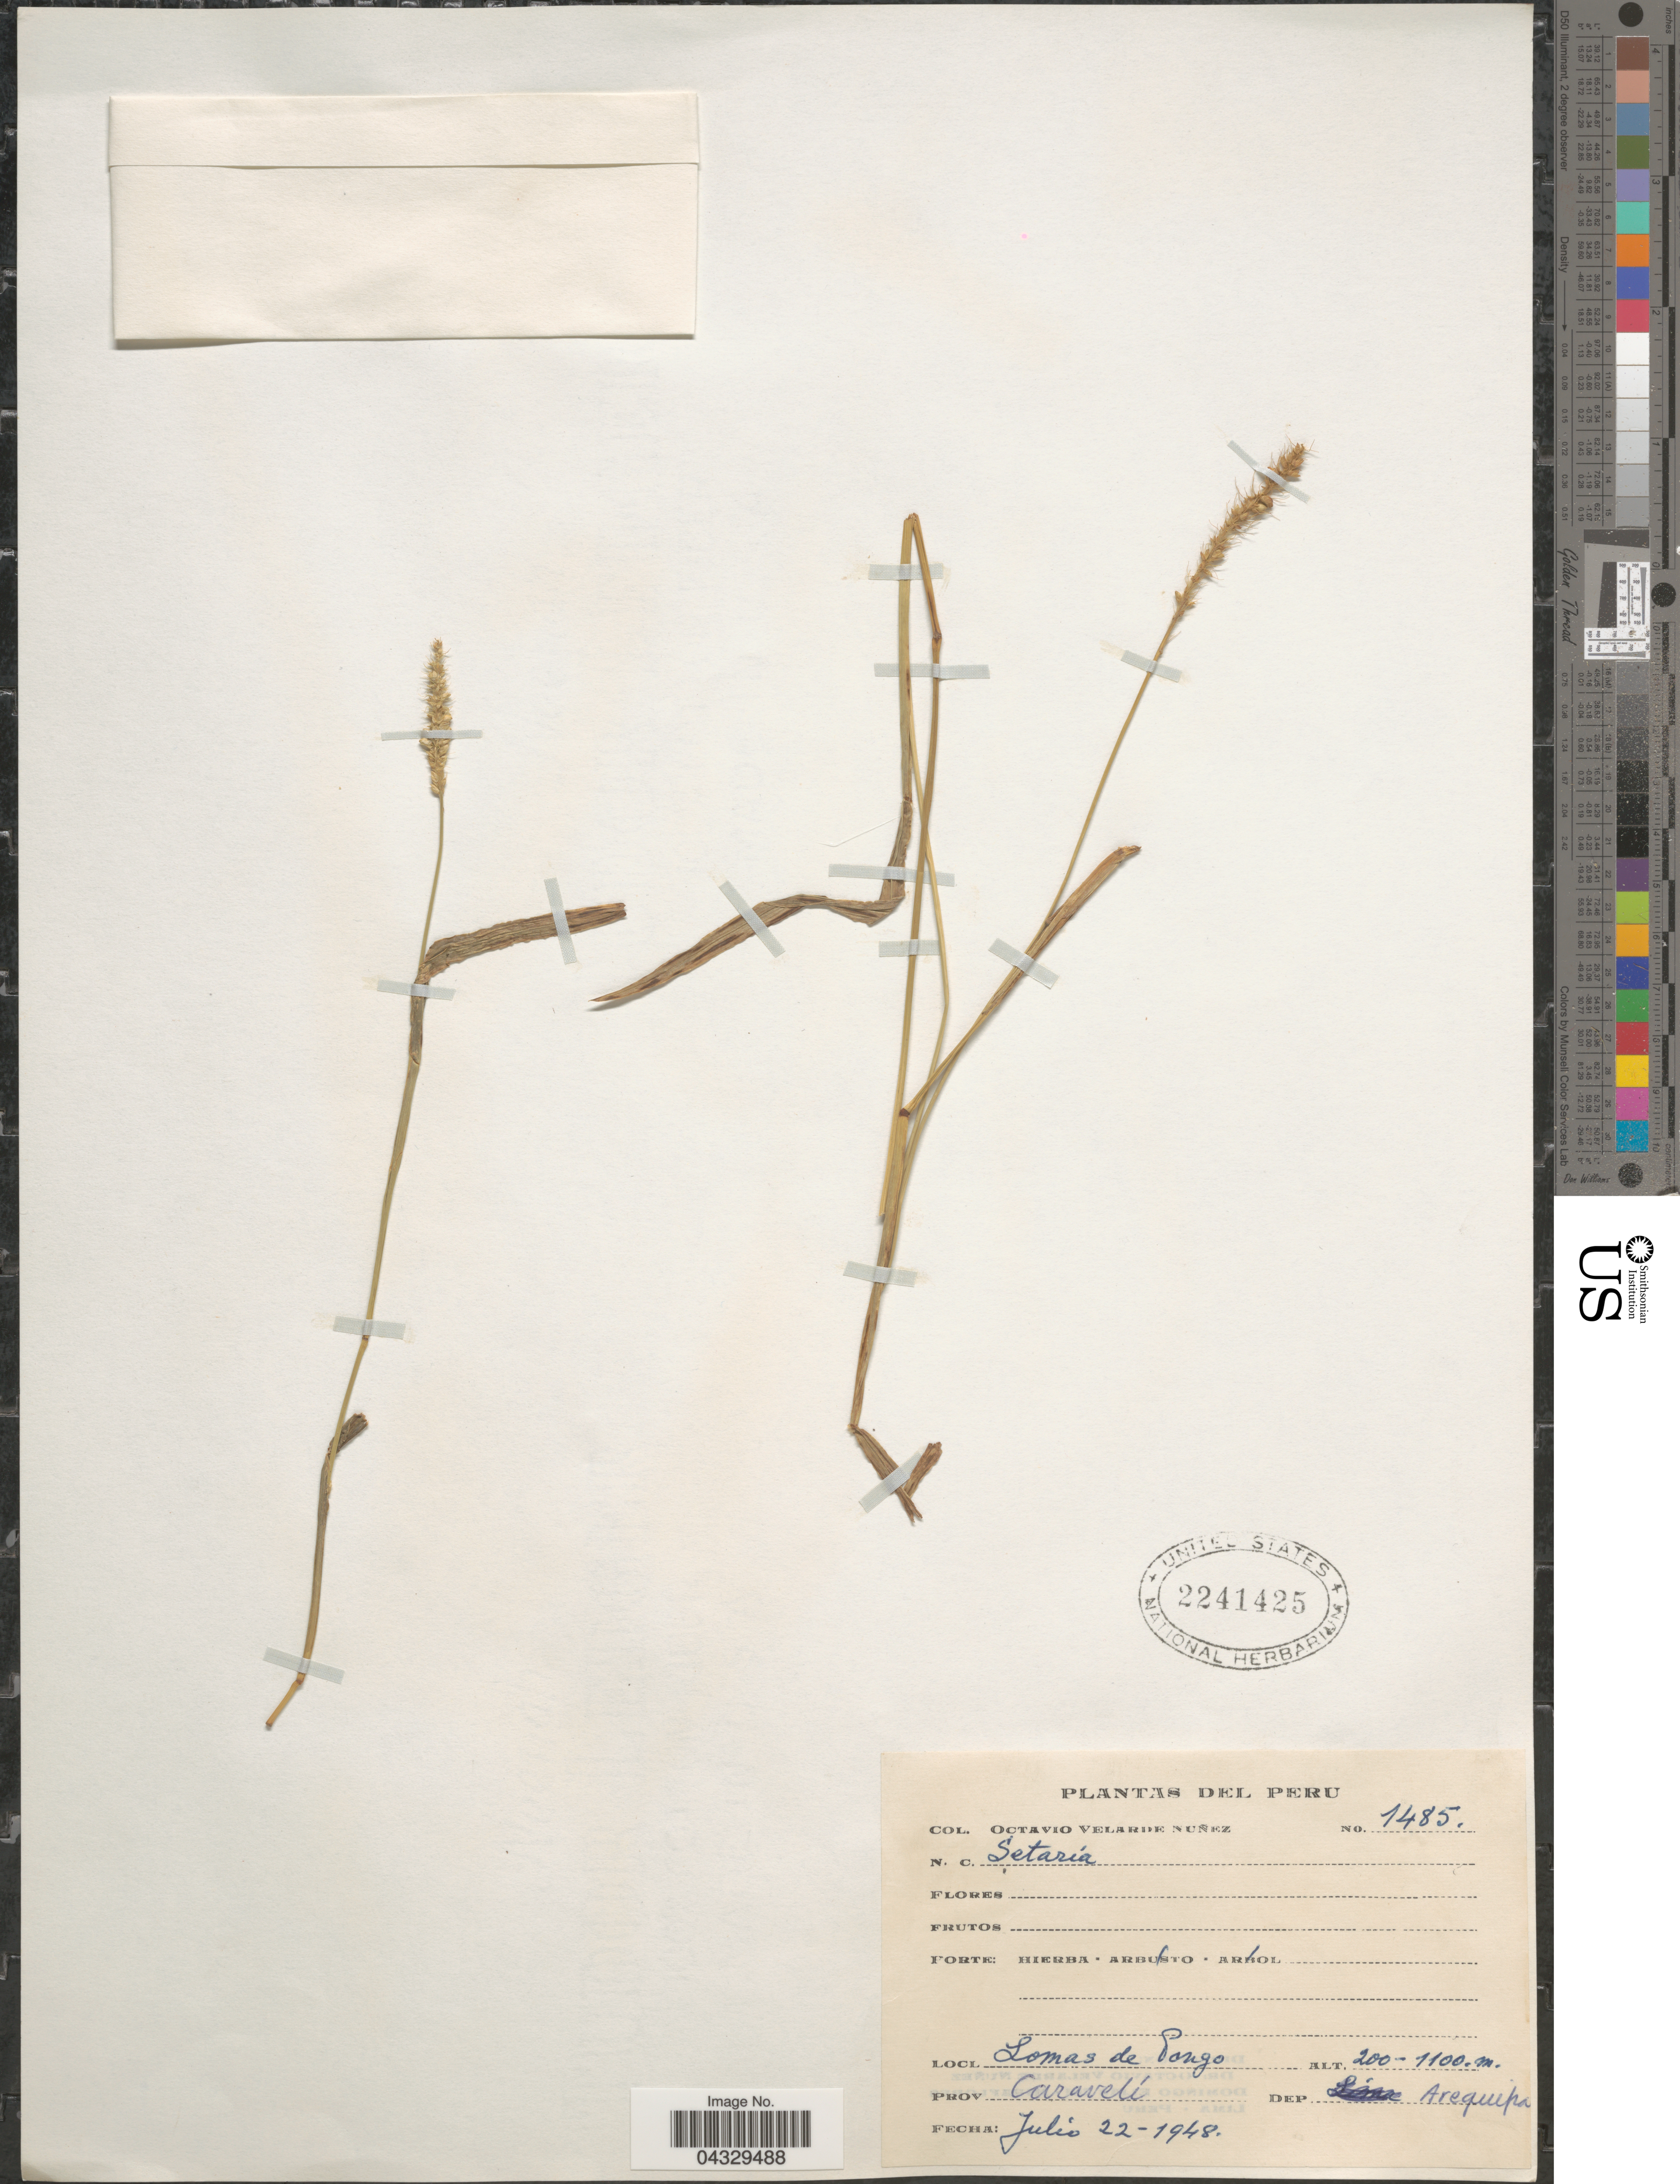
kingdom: Plantae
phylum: Tracheophyta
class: Liliopsida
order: Poales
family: Poaceae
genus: Setaria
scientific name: Setaria sp.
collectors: O. Velarde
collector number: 1485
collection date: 1948-07-22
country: Peru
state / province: Arequipa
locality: Lomas de Pongo. Prov. Caravelí. Dep. Arequipa.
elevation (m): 200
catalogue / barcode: US 2241425